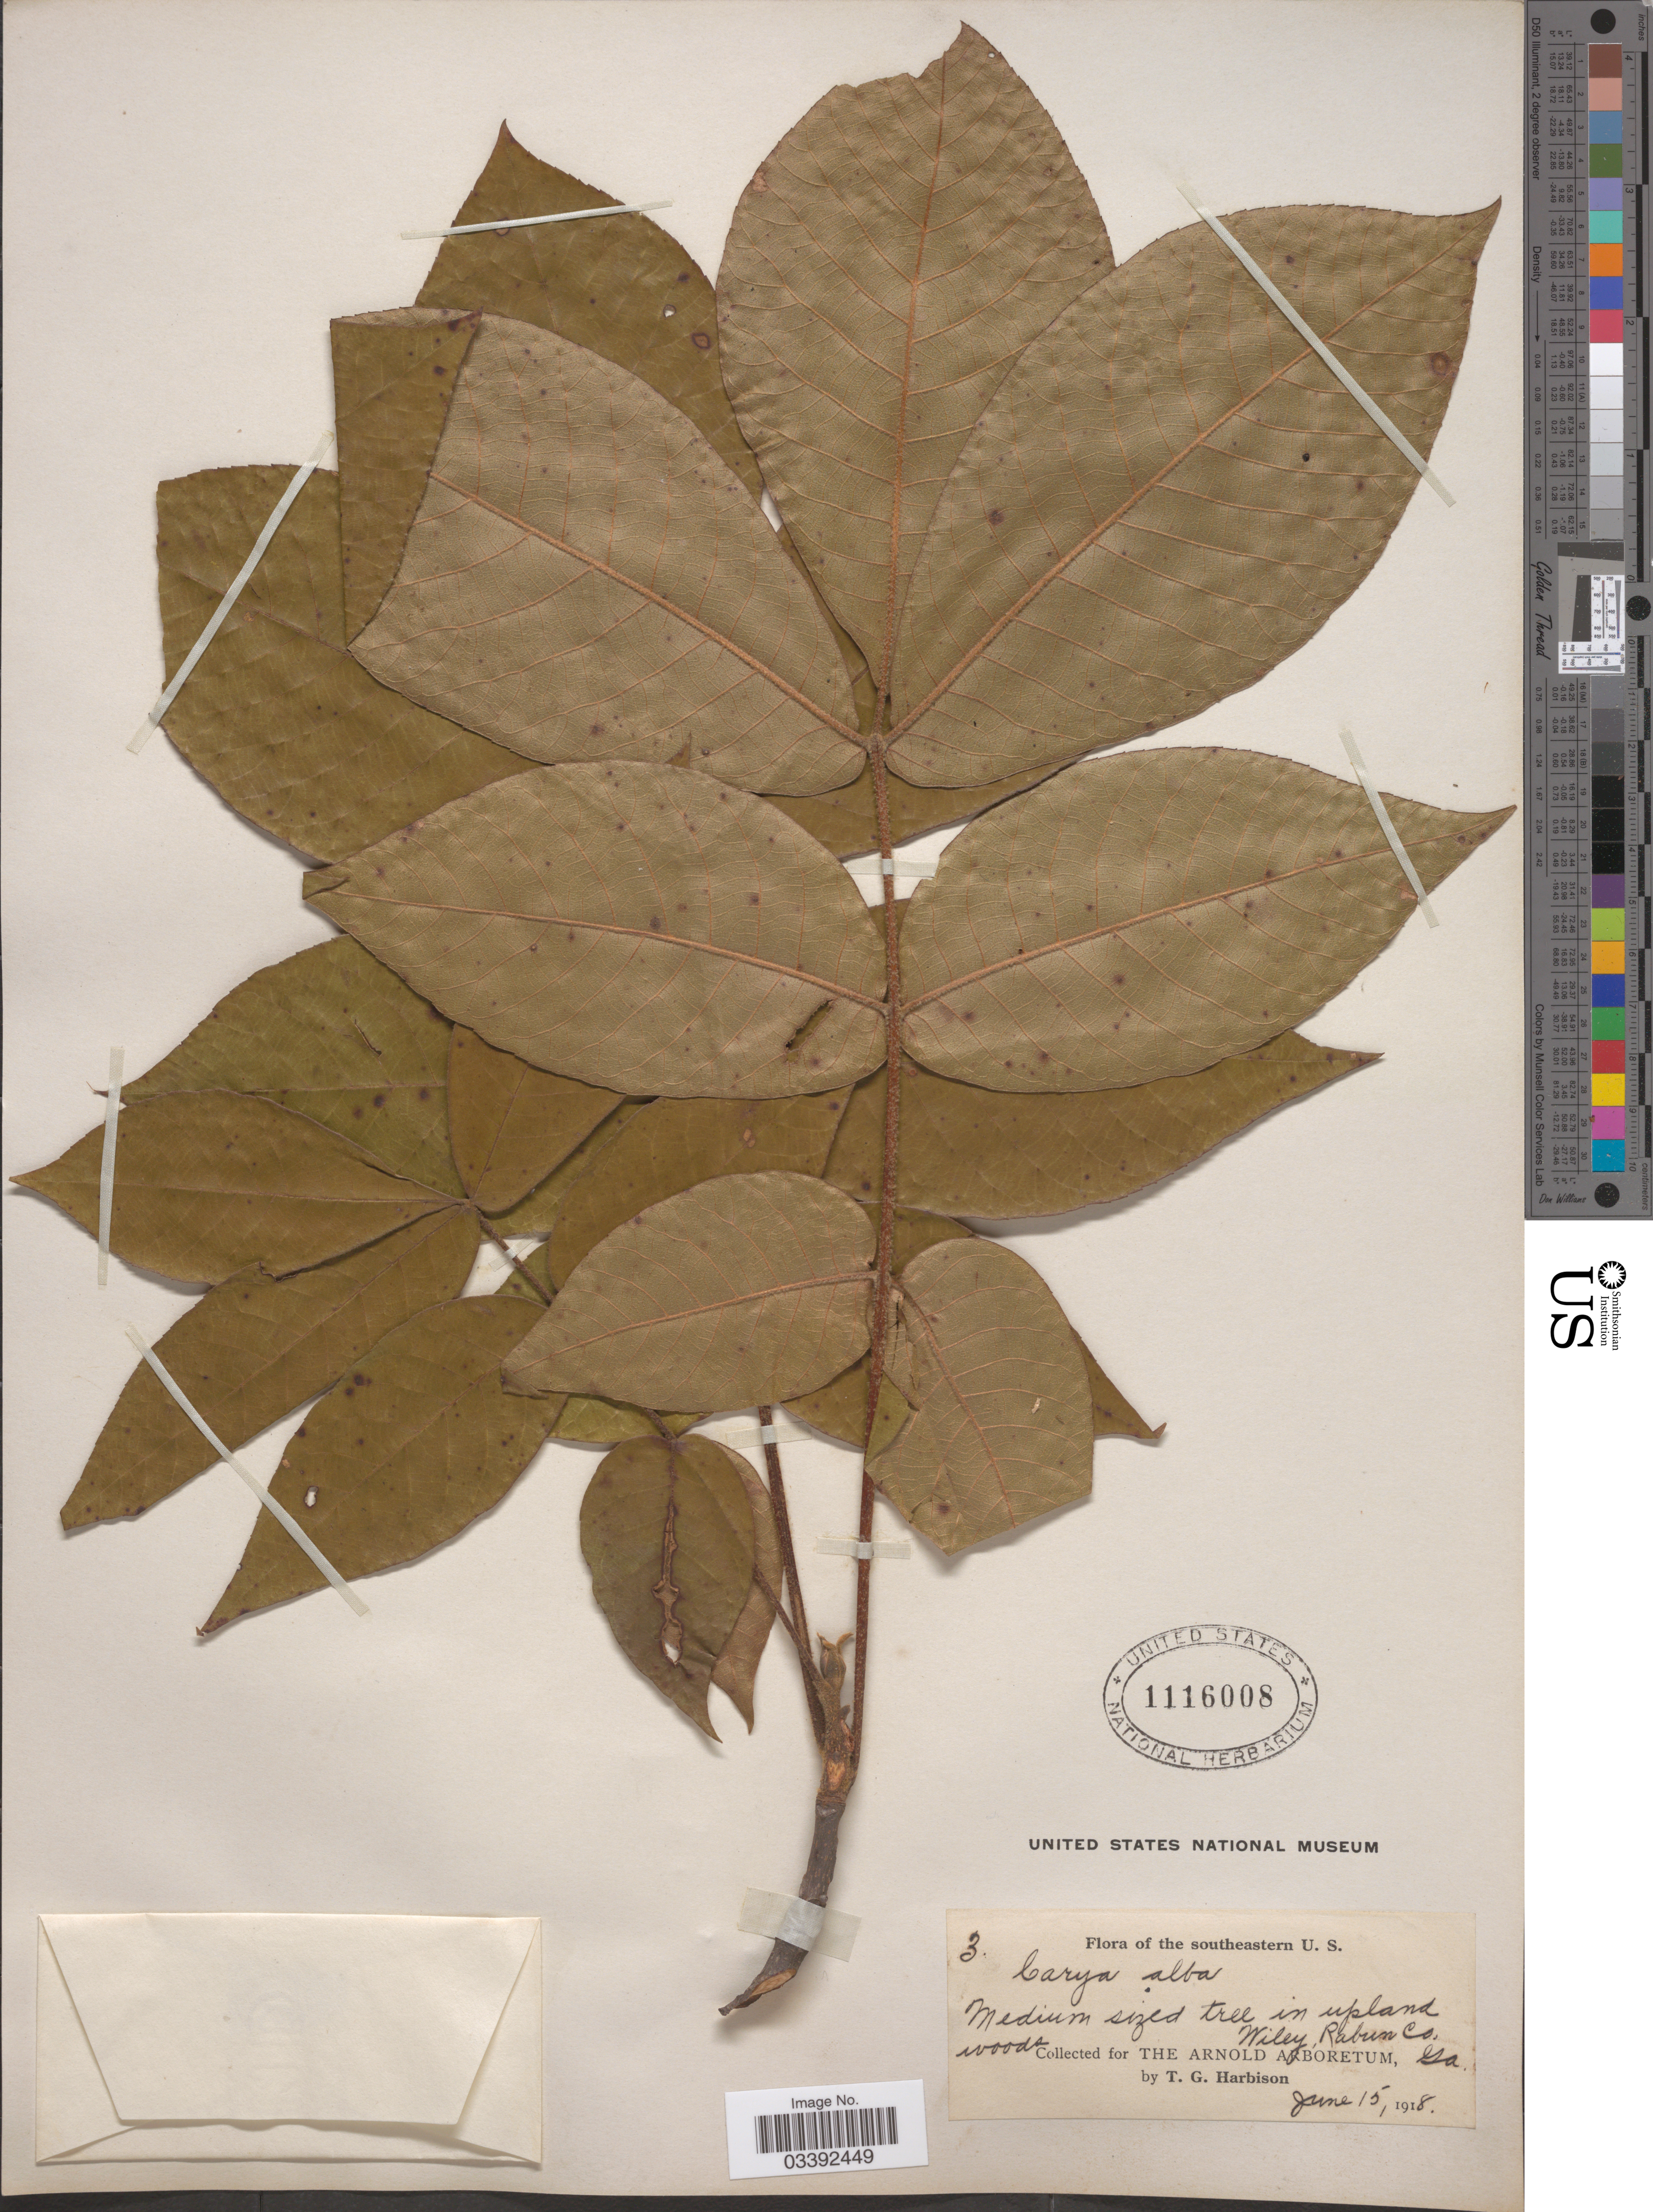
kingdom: Plantae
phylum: Tracheophyta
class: Magnoliopsida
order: Fagales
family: Juglandaceae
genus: Carya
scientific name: Carya tomentosa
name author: (Lam.) Nutt.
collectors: T. Harbison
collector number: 3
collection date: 1918-06-15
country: United States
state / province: Georgia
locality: The Southeastern U.S. Wiley, Rabun Co.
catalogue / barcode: US 1116008